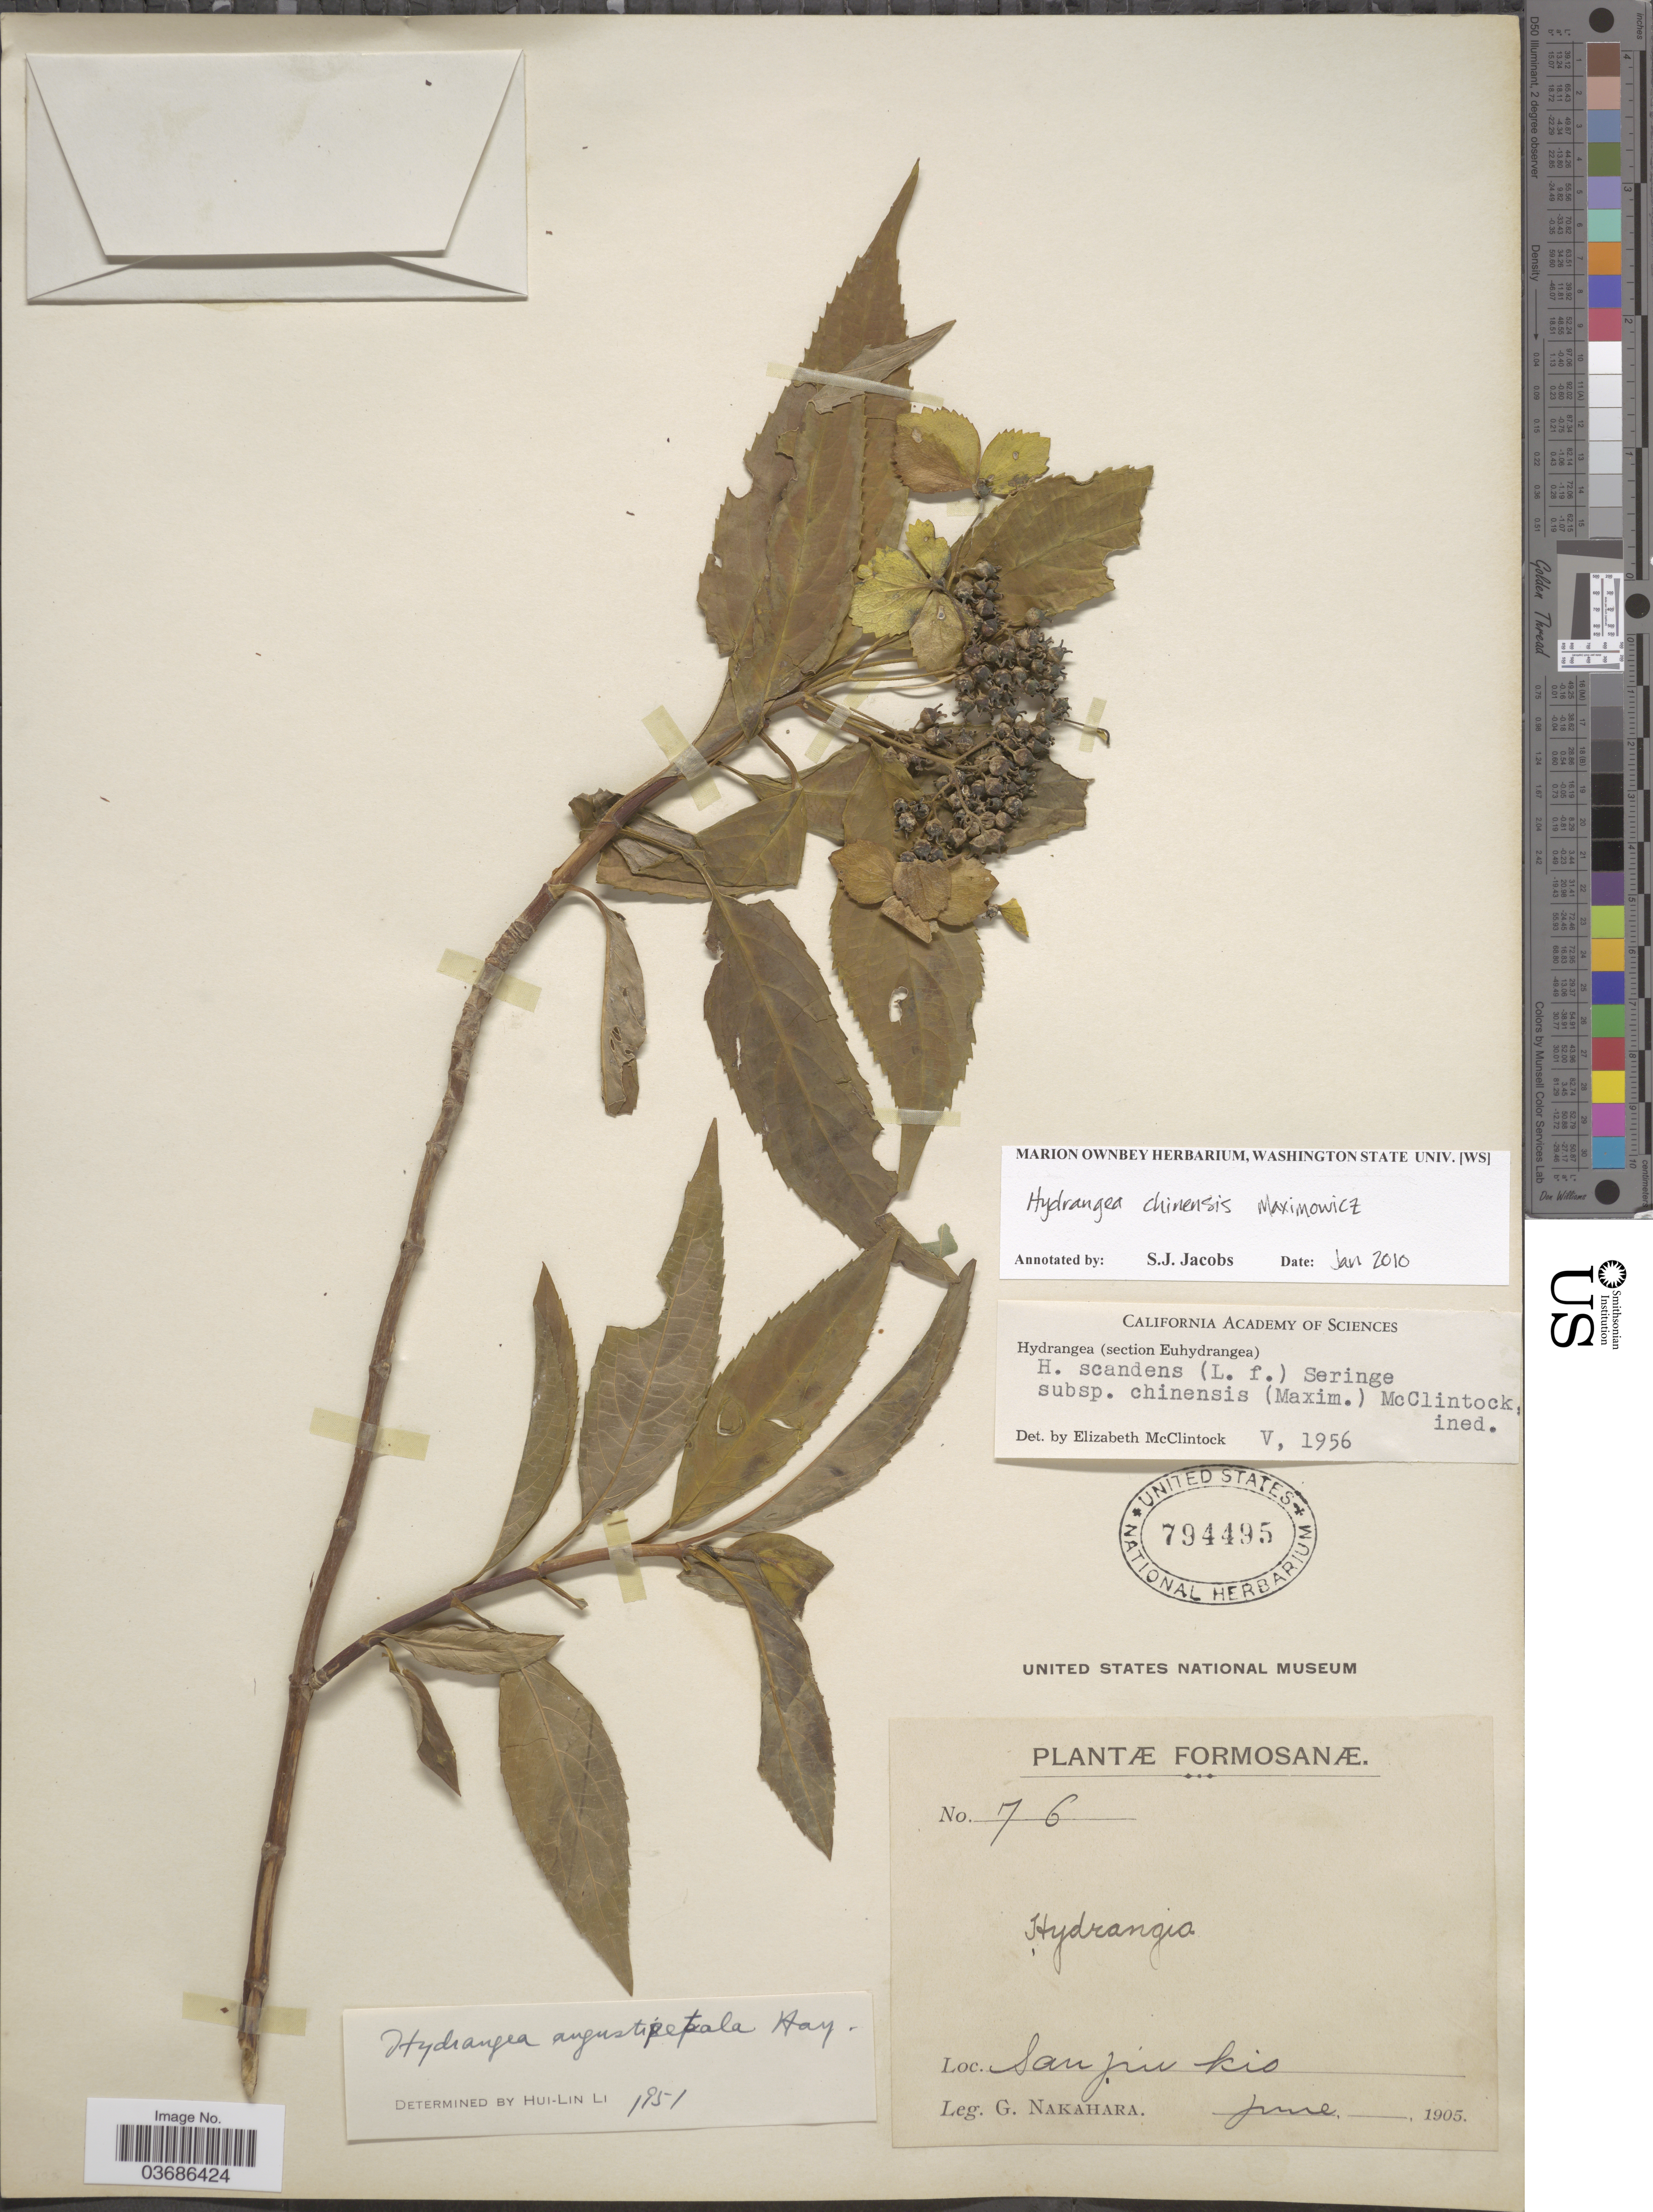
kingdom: Plantae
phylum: Tracheophyta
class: Magnoliopsida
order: Cornales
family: Hydrangeaceae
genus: Hydrangea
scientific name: Hydrangea chinensis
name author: Maxim.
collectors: G. Nakahara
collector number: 76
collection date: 1906-06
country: Taiwan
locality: Formosanæ. San jin kio.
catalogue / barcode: US 794495